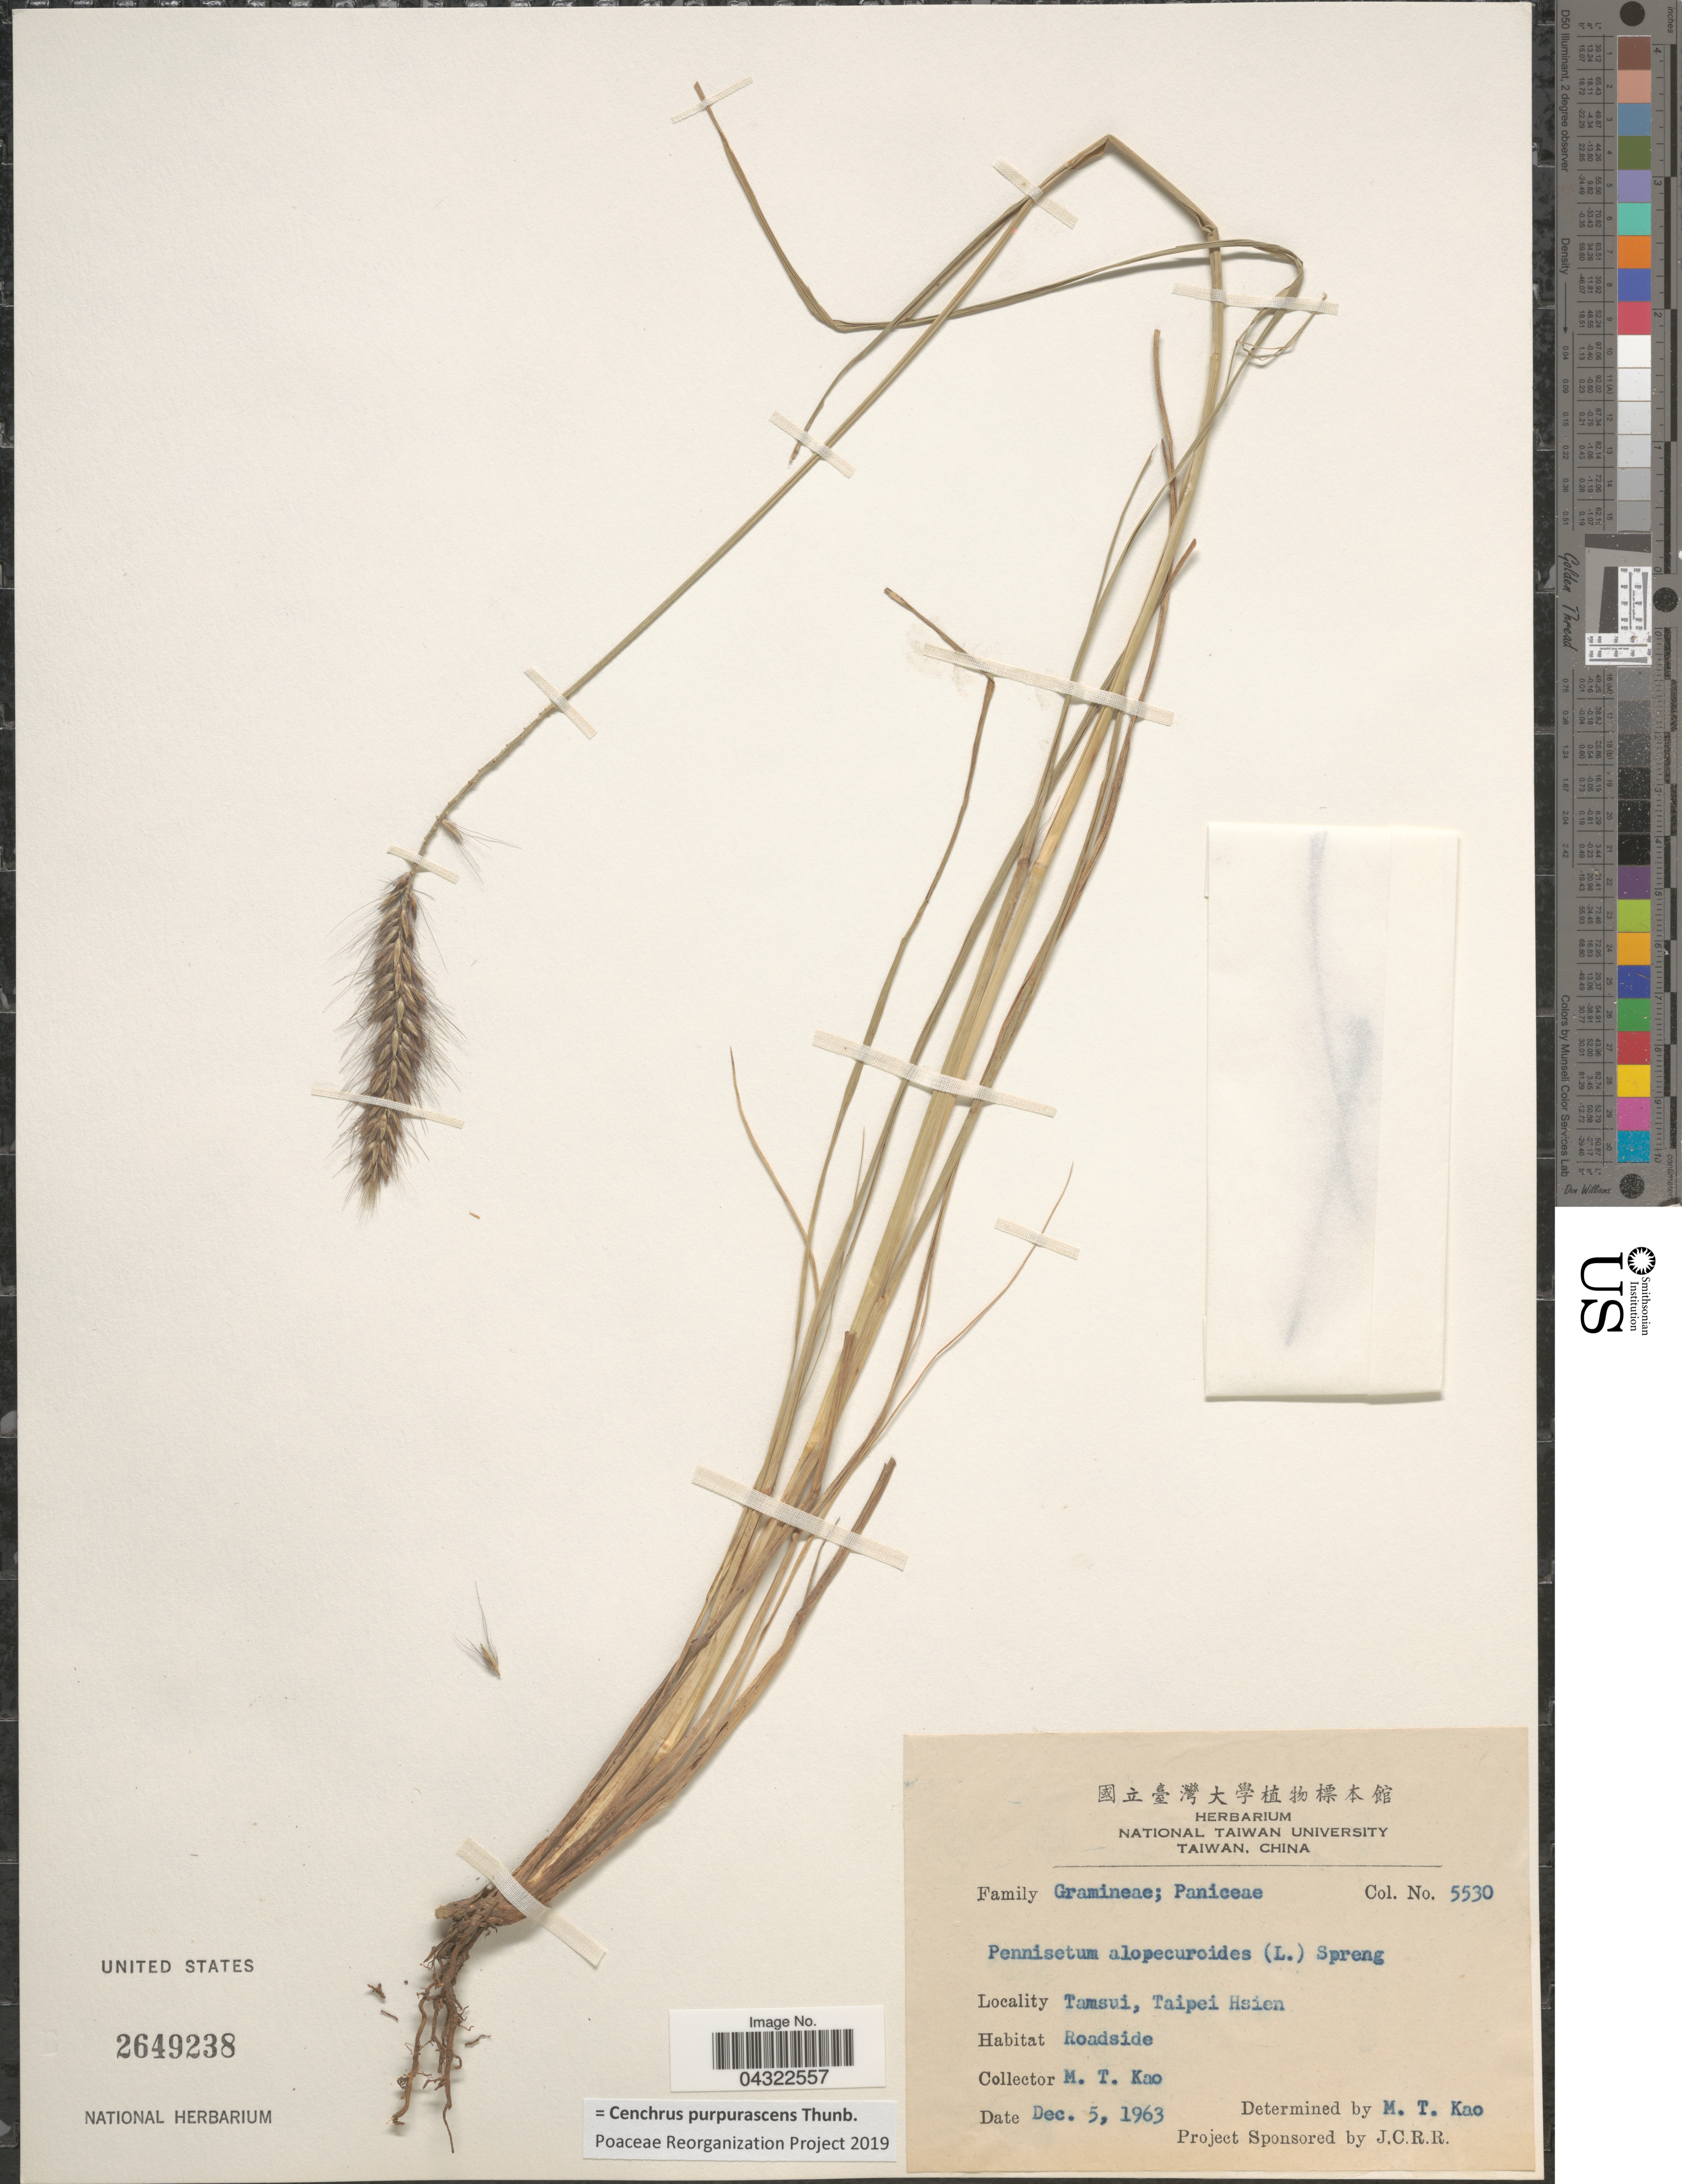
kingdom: Plantae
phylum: Tracheophyta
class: Liliopsida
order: Poales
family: Poaceae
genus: Cenchrus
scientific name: Cenchrus purpurascens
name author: Thunb.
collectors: M. T. Kao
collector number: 5530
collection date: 1963-12-05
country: Taiwan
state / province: Taipei City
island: Taiwan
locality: Tamsui, Taipei Hsien. Roadside.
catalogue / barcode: US 2649238